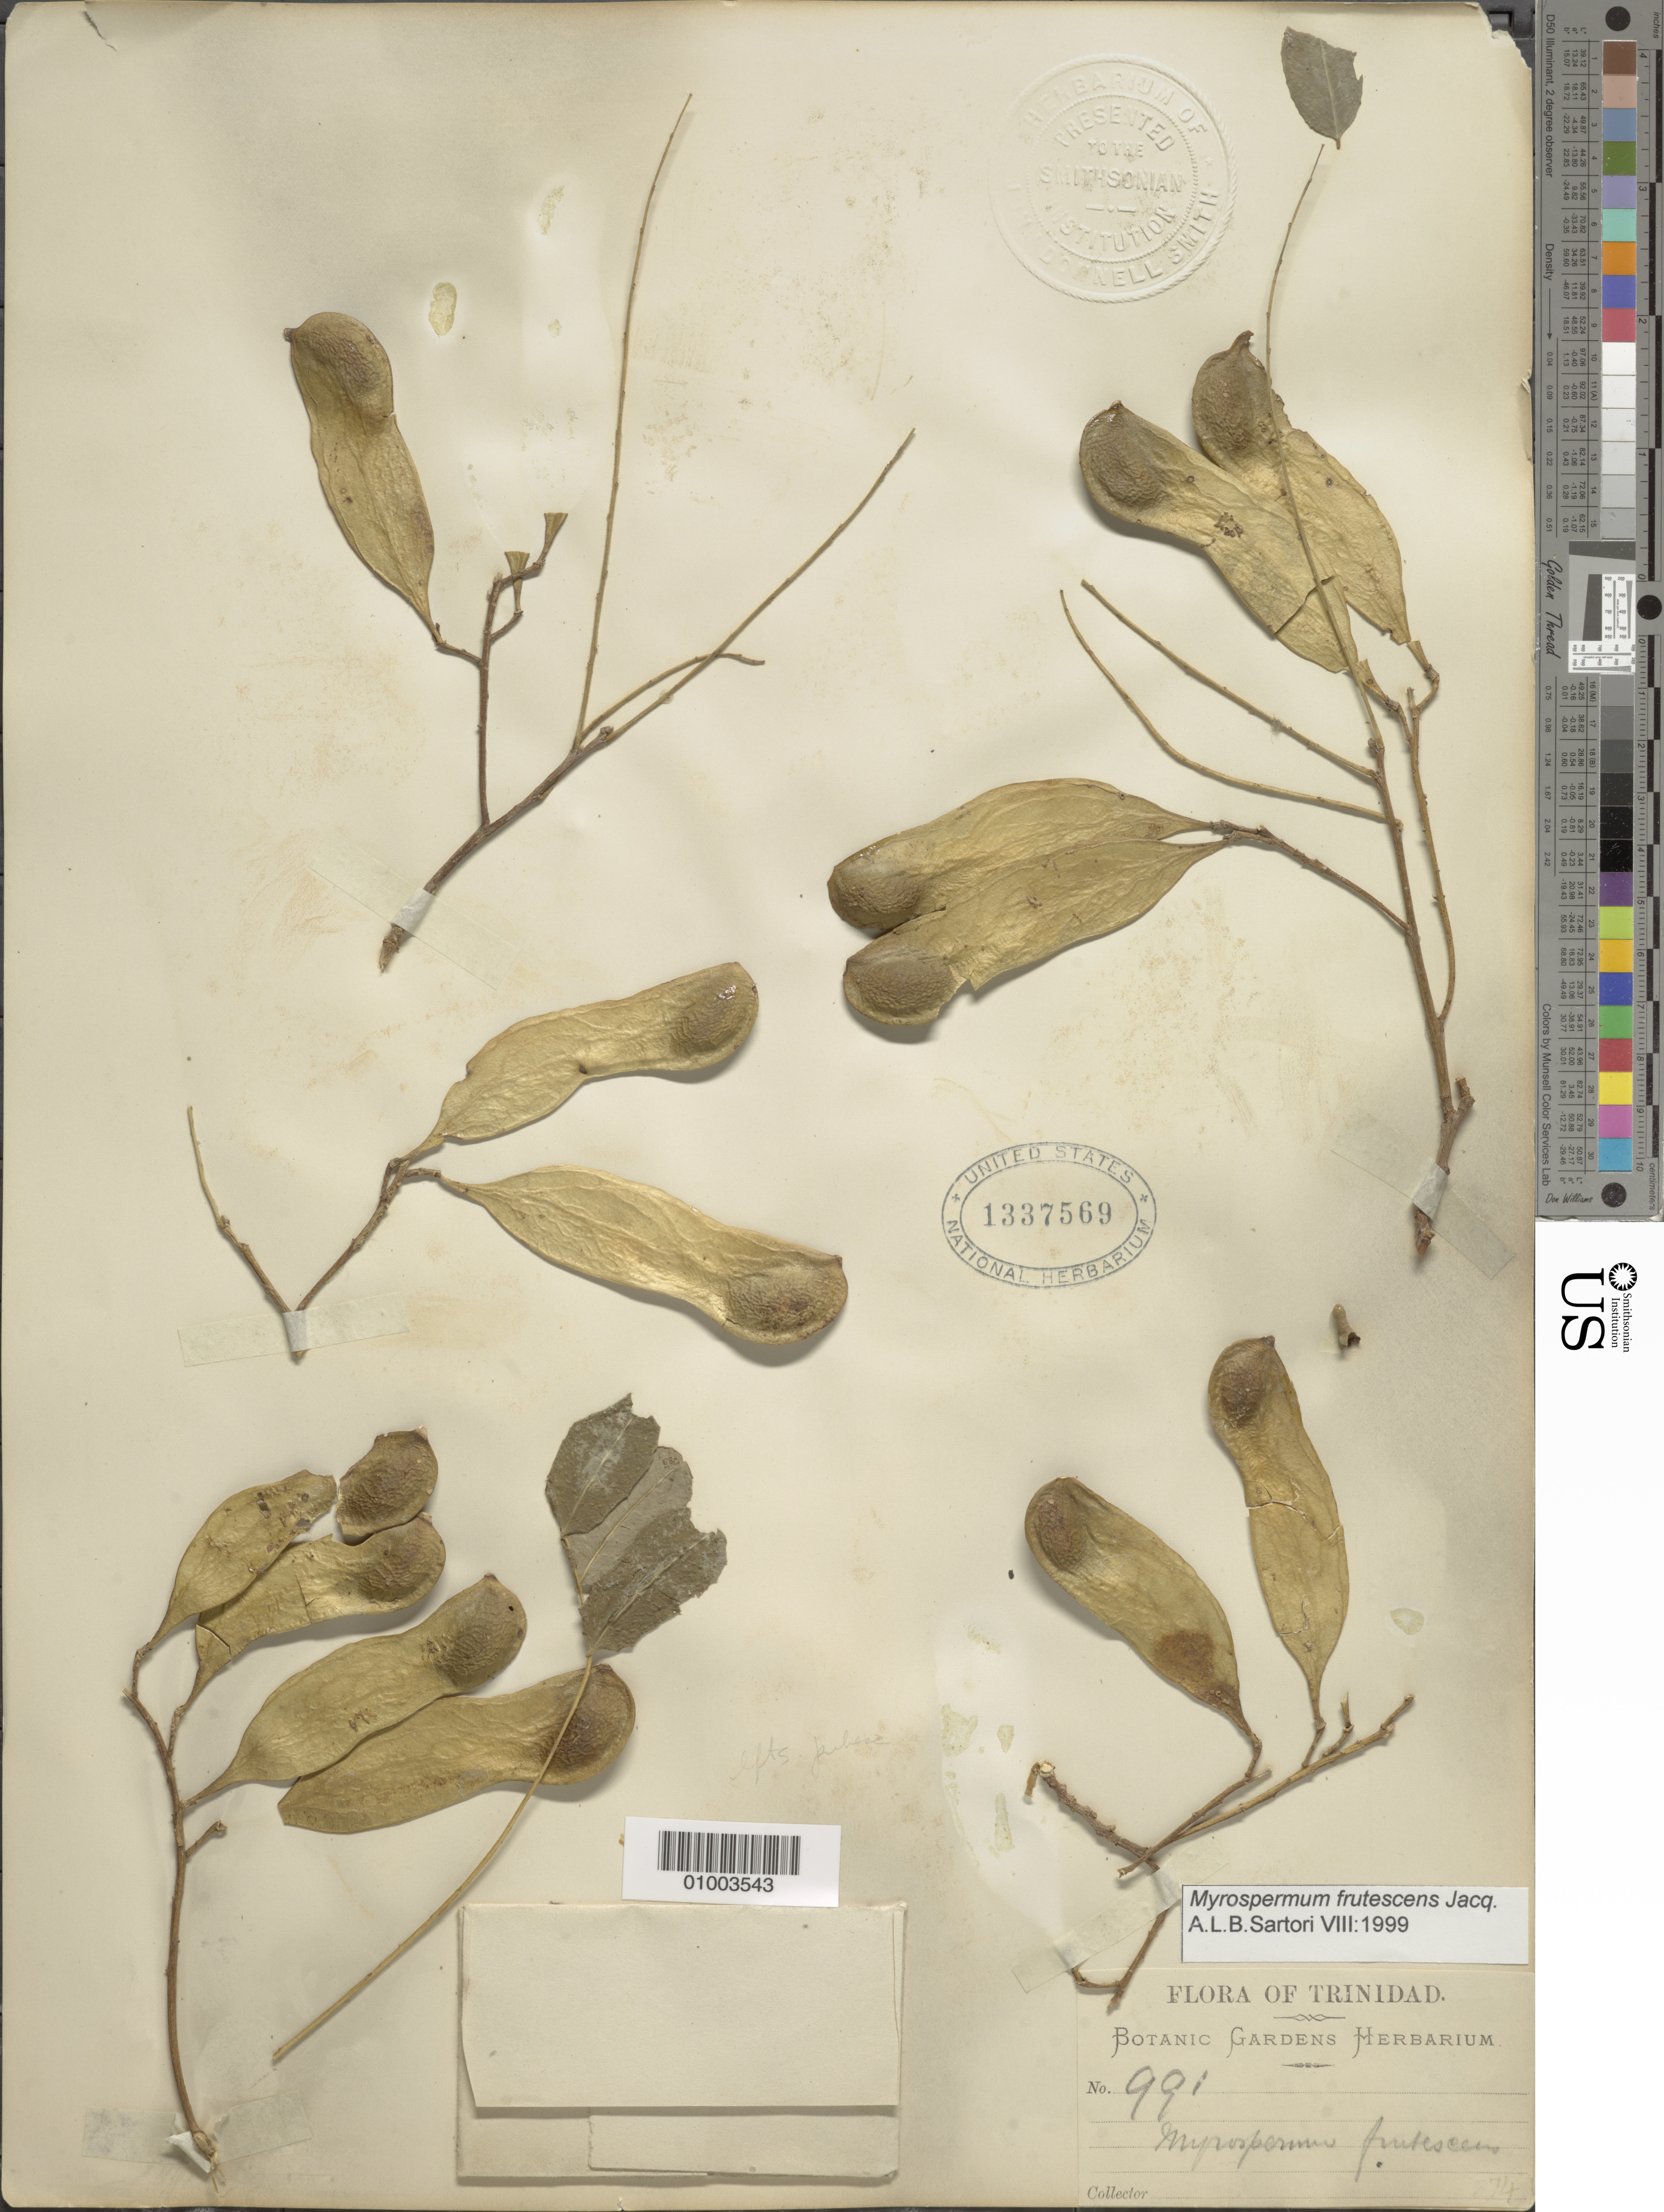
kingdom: Plantae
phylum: Tracheophyta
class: Magnoliopsida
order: Fabales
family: Fabaceae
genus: Myrospermum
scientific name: Myrospermum frutescens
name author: Jacq.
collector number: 99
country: Trinidad and Tobago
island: Trinidad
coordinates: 0 N, 0 E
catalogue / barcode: US 1337569